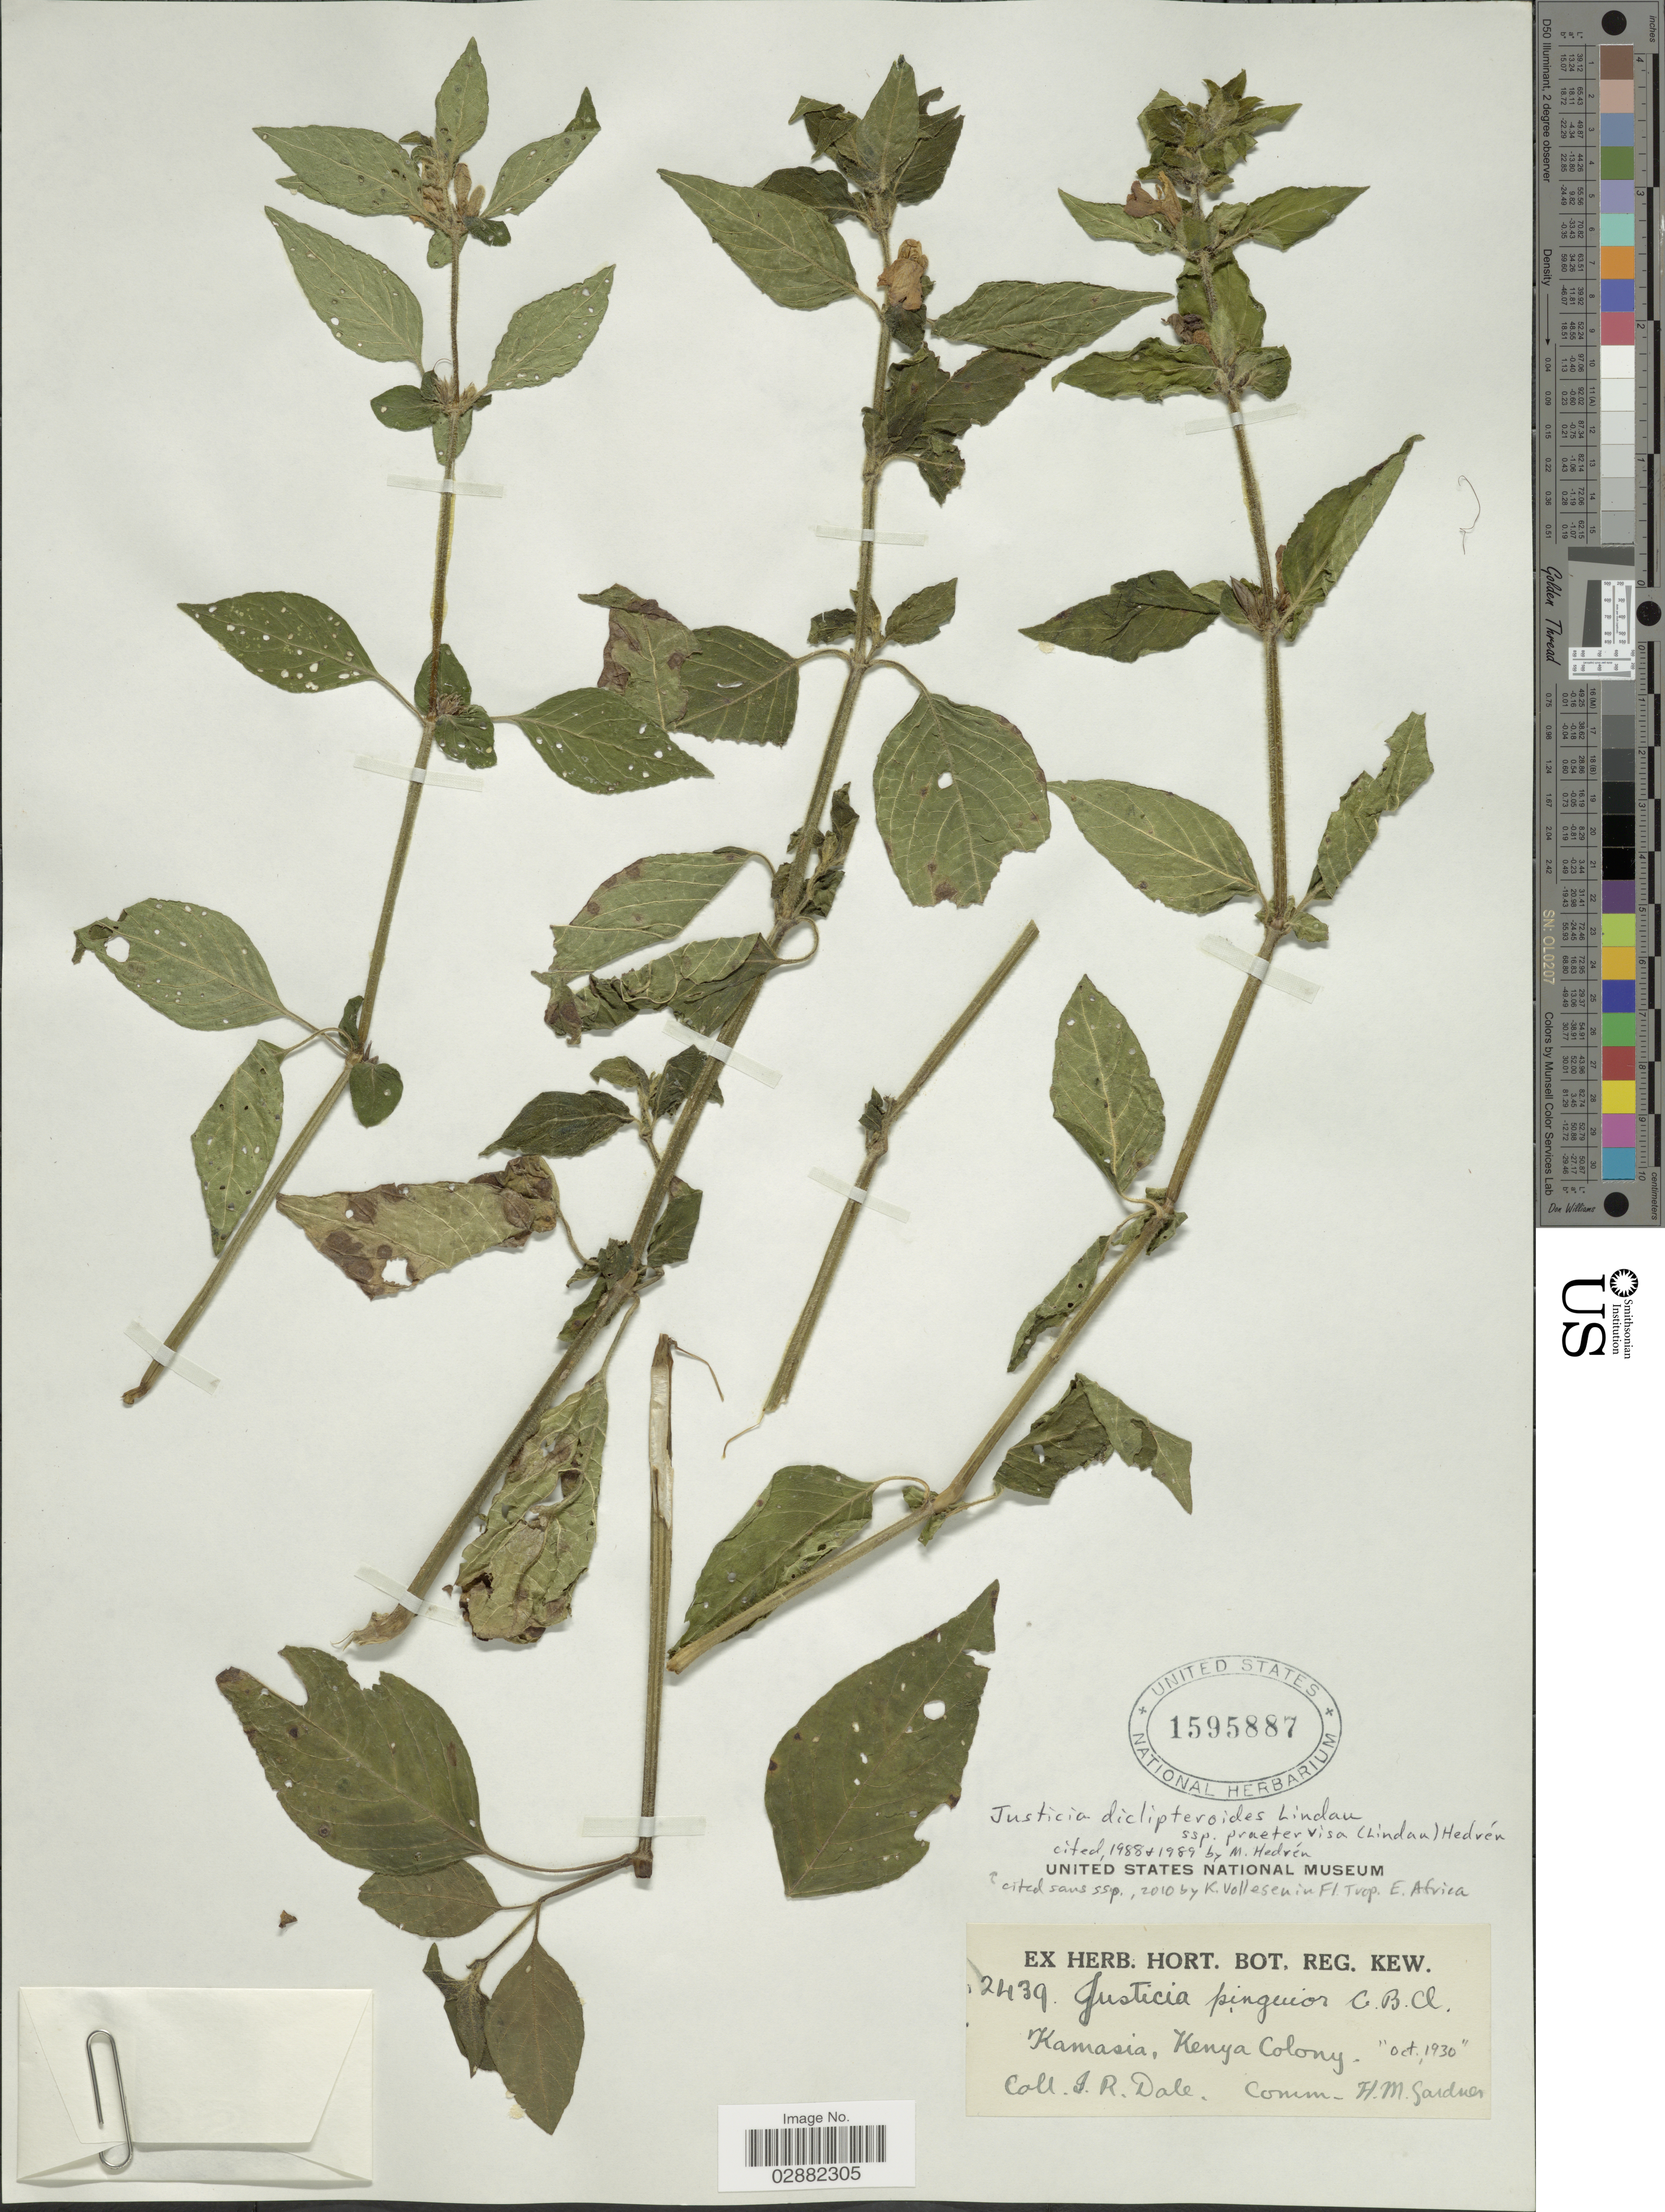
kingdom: Plantae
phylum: Tracheophyta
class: Magnoliopsida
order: Lamiales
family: Acanthaceae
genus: Justicia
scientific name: Justicia diclipteroides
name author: Lindau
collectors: I. Dale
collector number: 2439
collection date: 1930-10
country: Kenya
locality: Kamasia, Kenya Colony.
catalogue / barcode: US 1595887